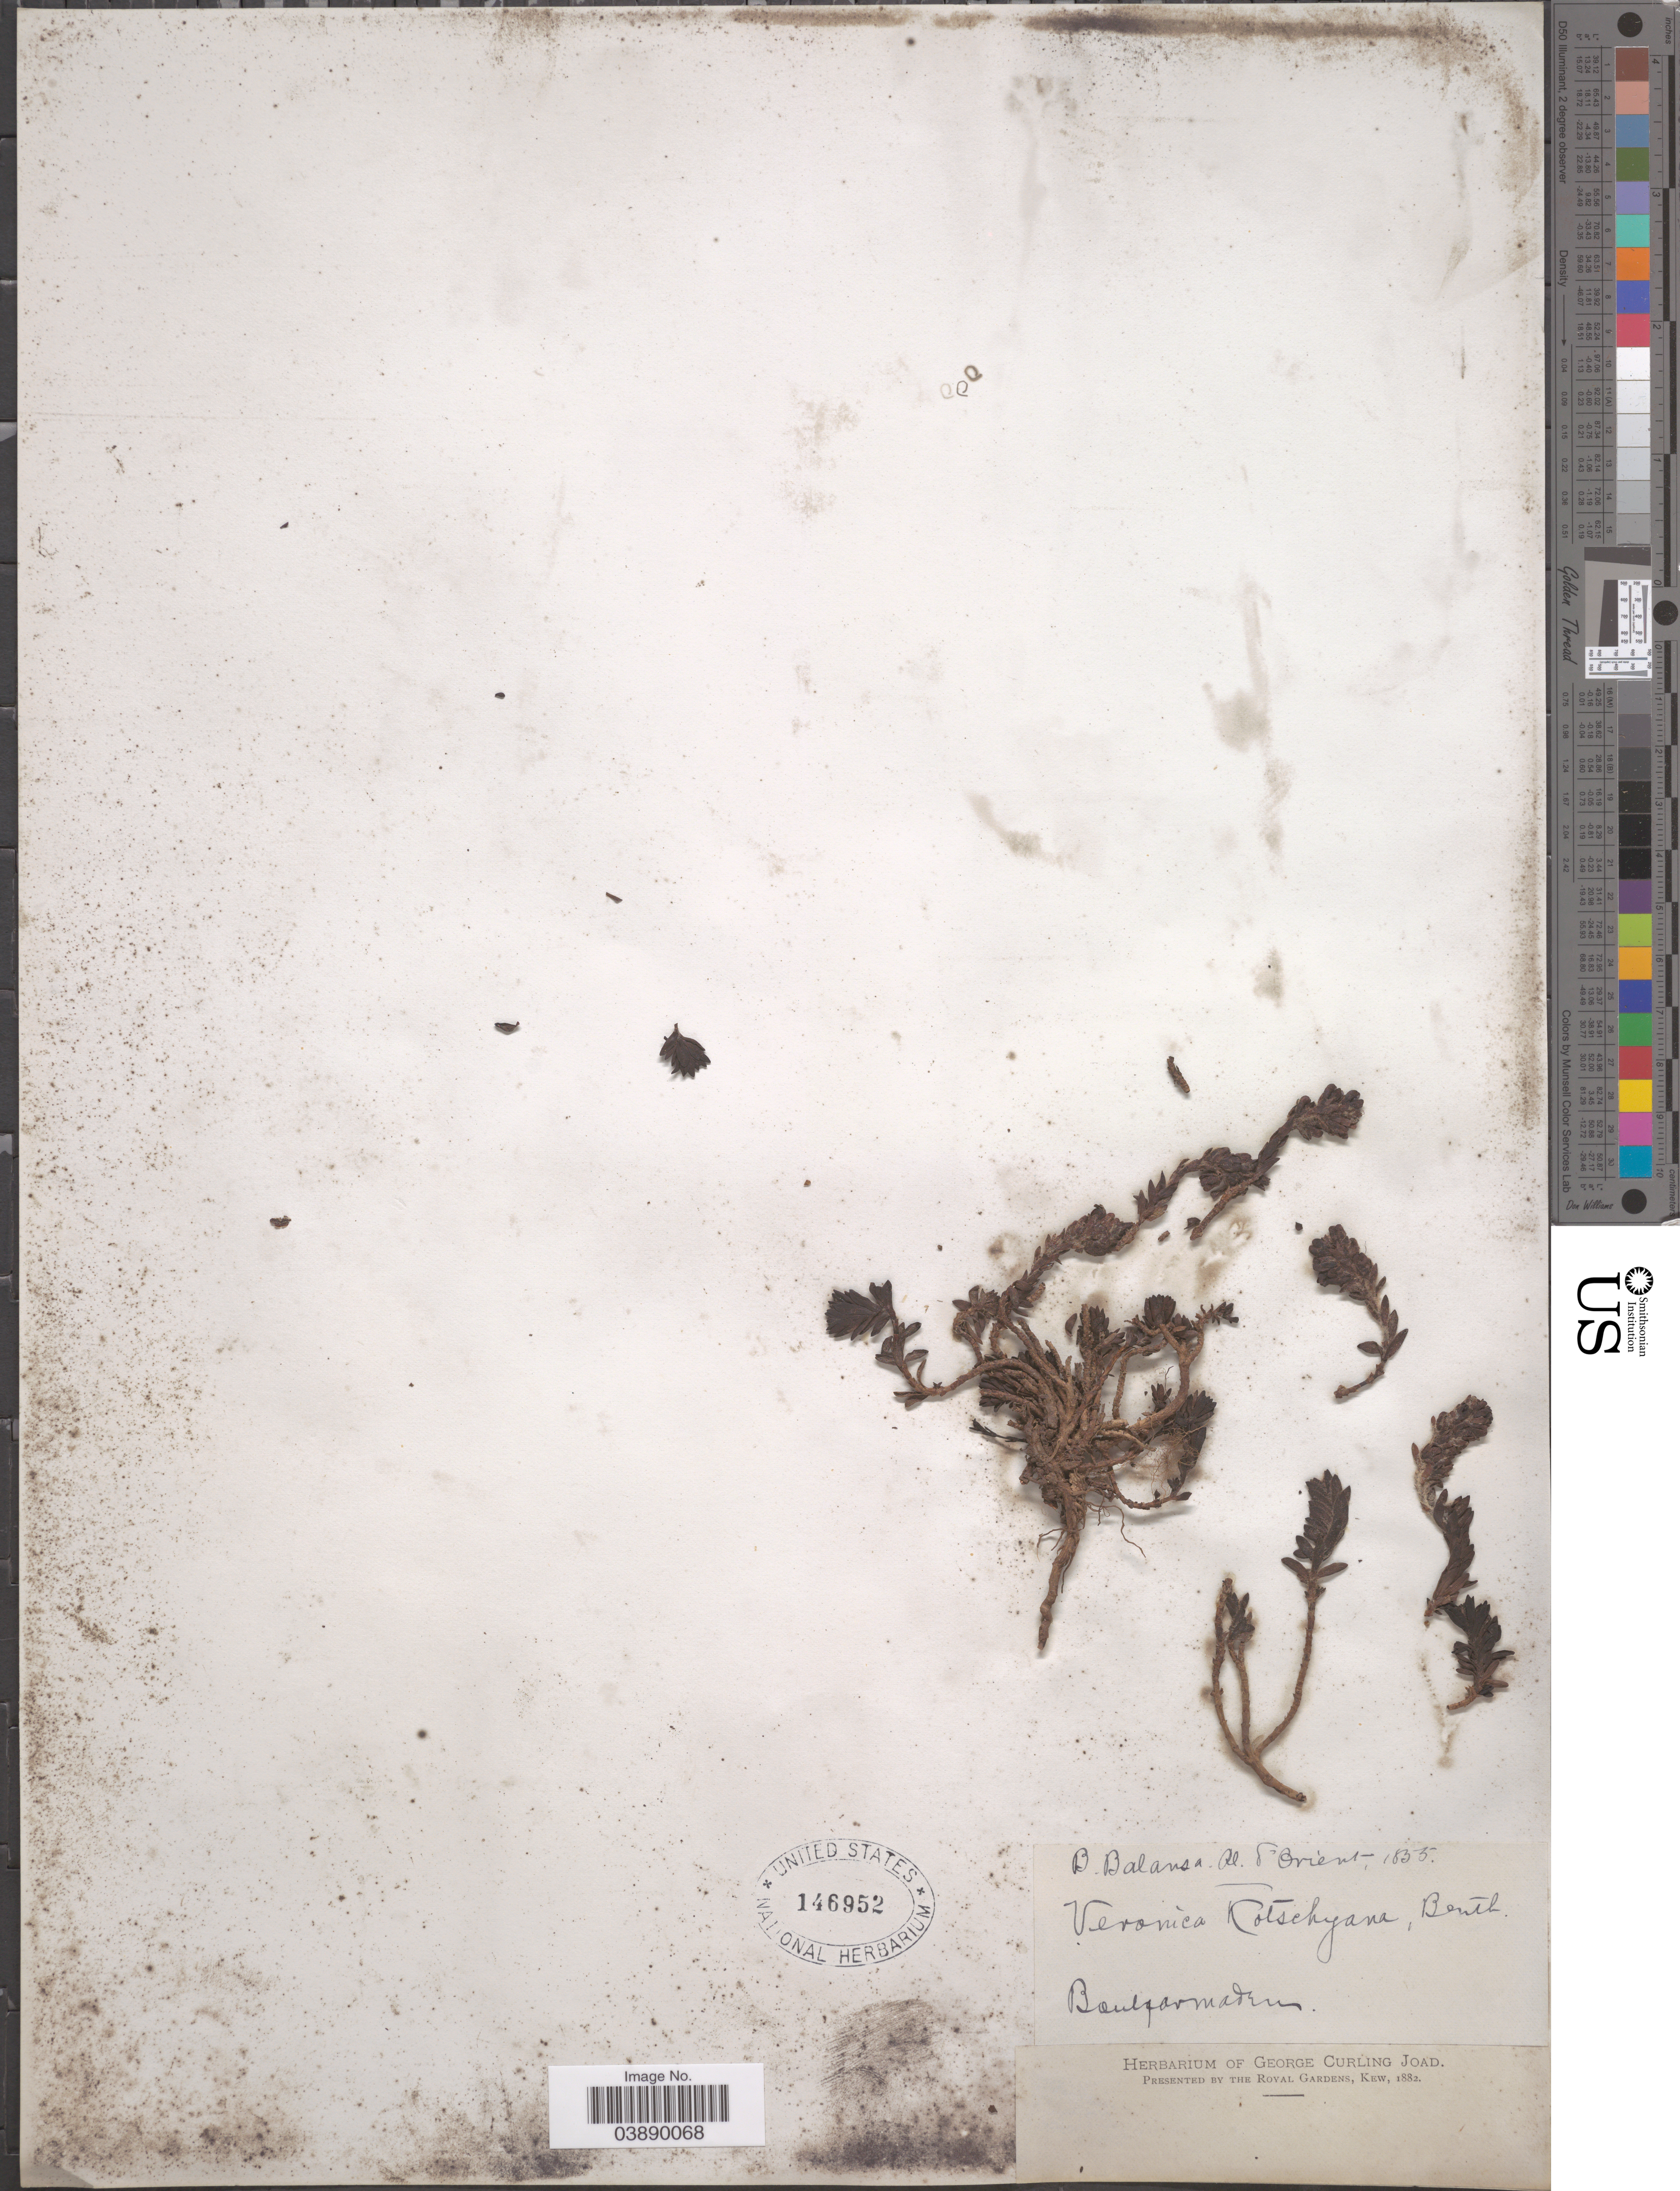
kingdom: Plantae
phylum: Tracheophyta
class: Magnoliopsida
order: Lamiales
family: Plantaginaceae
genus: Veronica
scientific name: Veronica kotschyana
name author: Benth.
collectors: B. Balansa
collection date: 1835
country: Turkey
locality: Orient. Boulgarmaden.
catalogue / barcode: US 146952